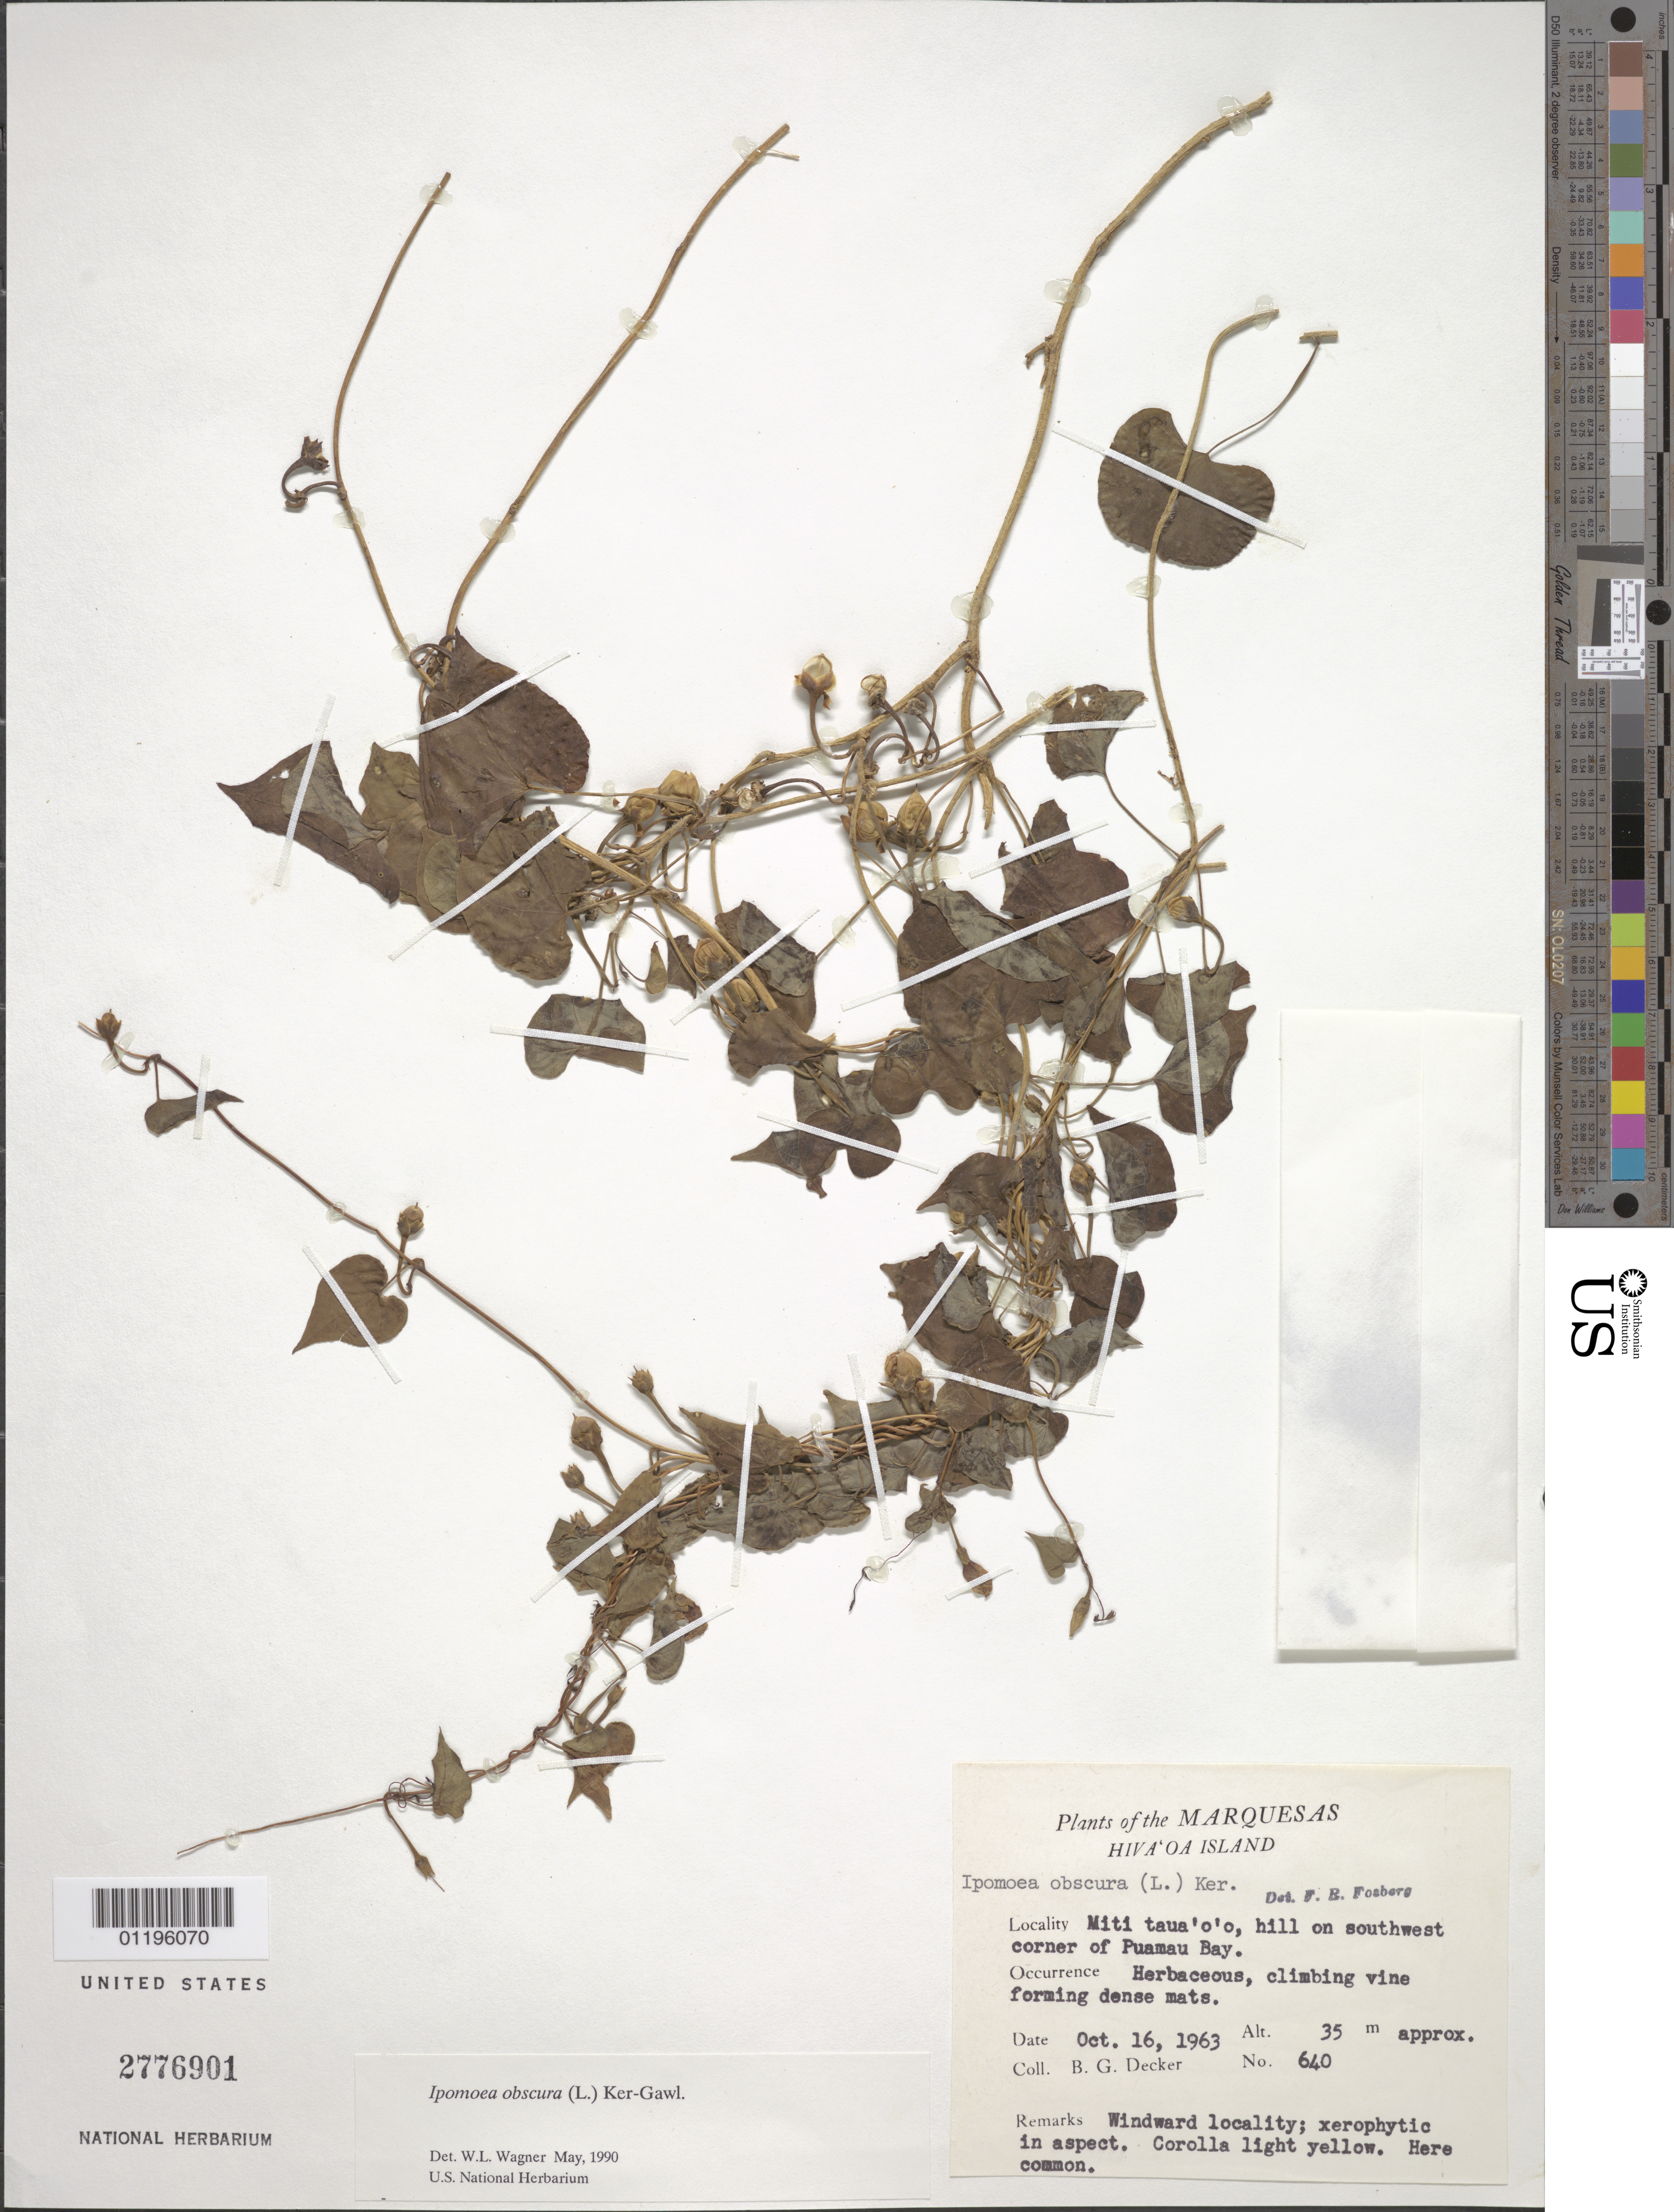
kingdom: Plantae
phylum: Tracheophyta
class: Magnoliopsida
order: Solanales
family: Convolvulaceae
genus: Ipomoea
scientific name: Ipomoea obscura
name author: (L.) Ker Gawl.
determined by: Wagner, W. L., (BOT), Smithsonian Institution - National Museum of Natural History (UNITED STATES)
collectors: B. G. Decker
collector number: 640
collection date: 1963-10-16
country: French Polynesia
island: Hiva Oa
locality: Miti taua'o'o, hill on SW corner of Puamau Bay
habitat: Xerophytic, windward locality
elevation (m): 35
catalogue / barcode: US 2776901